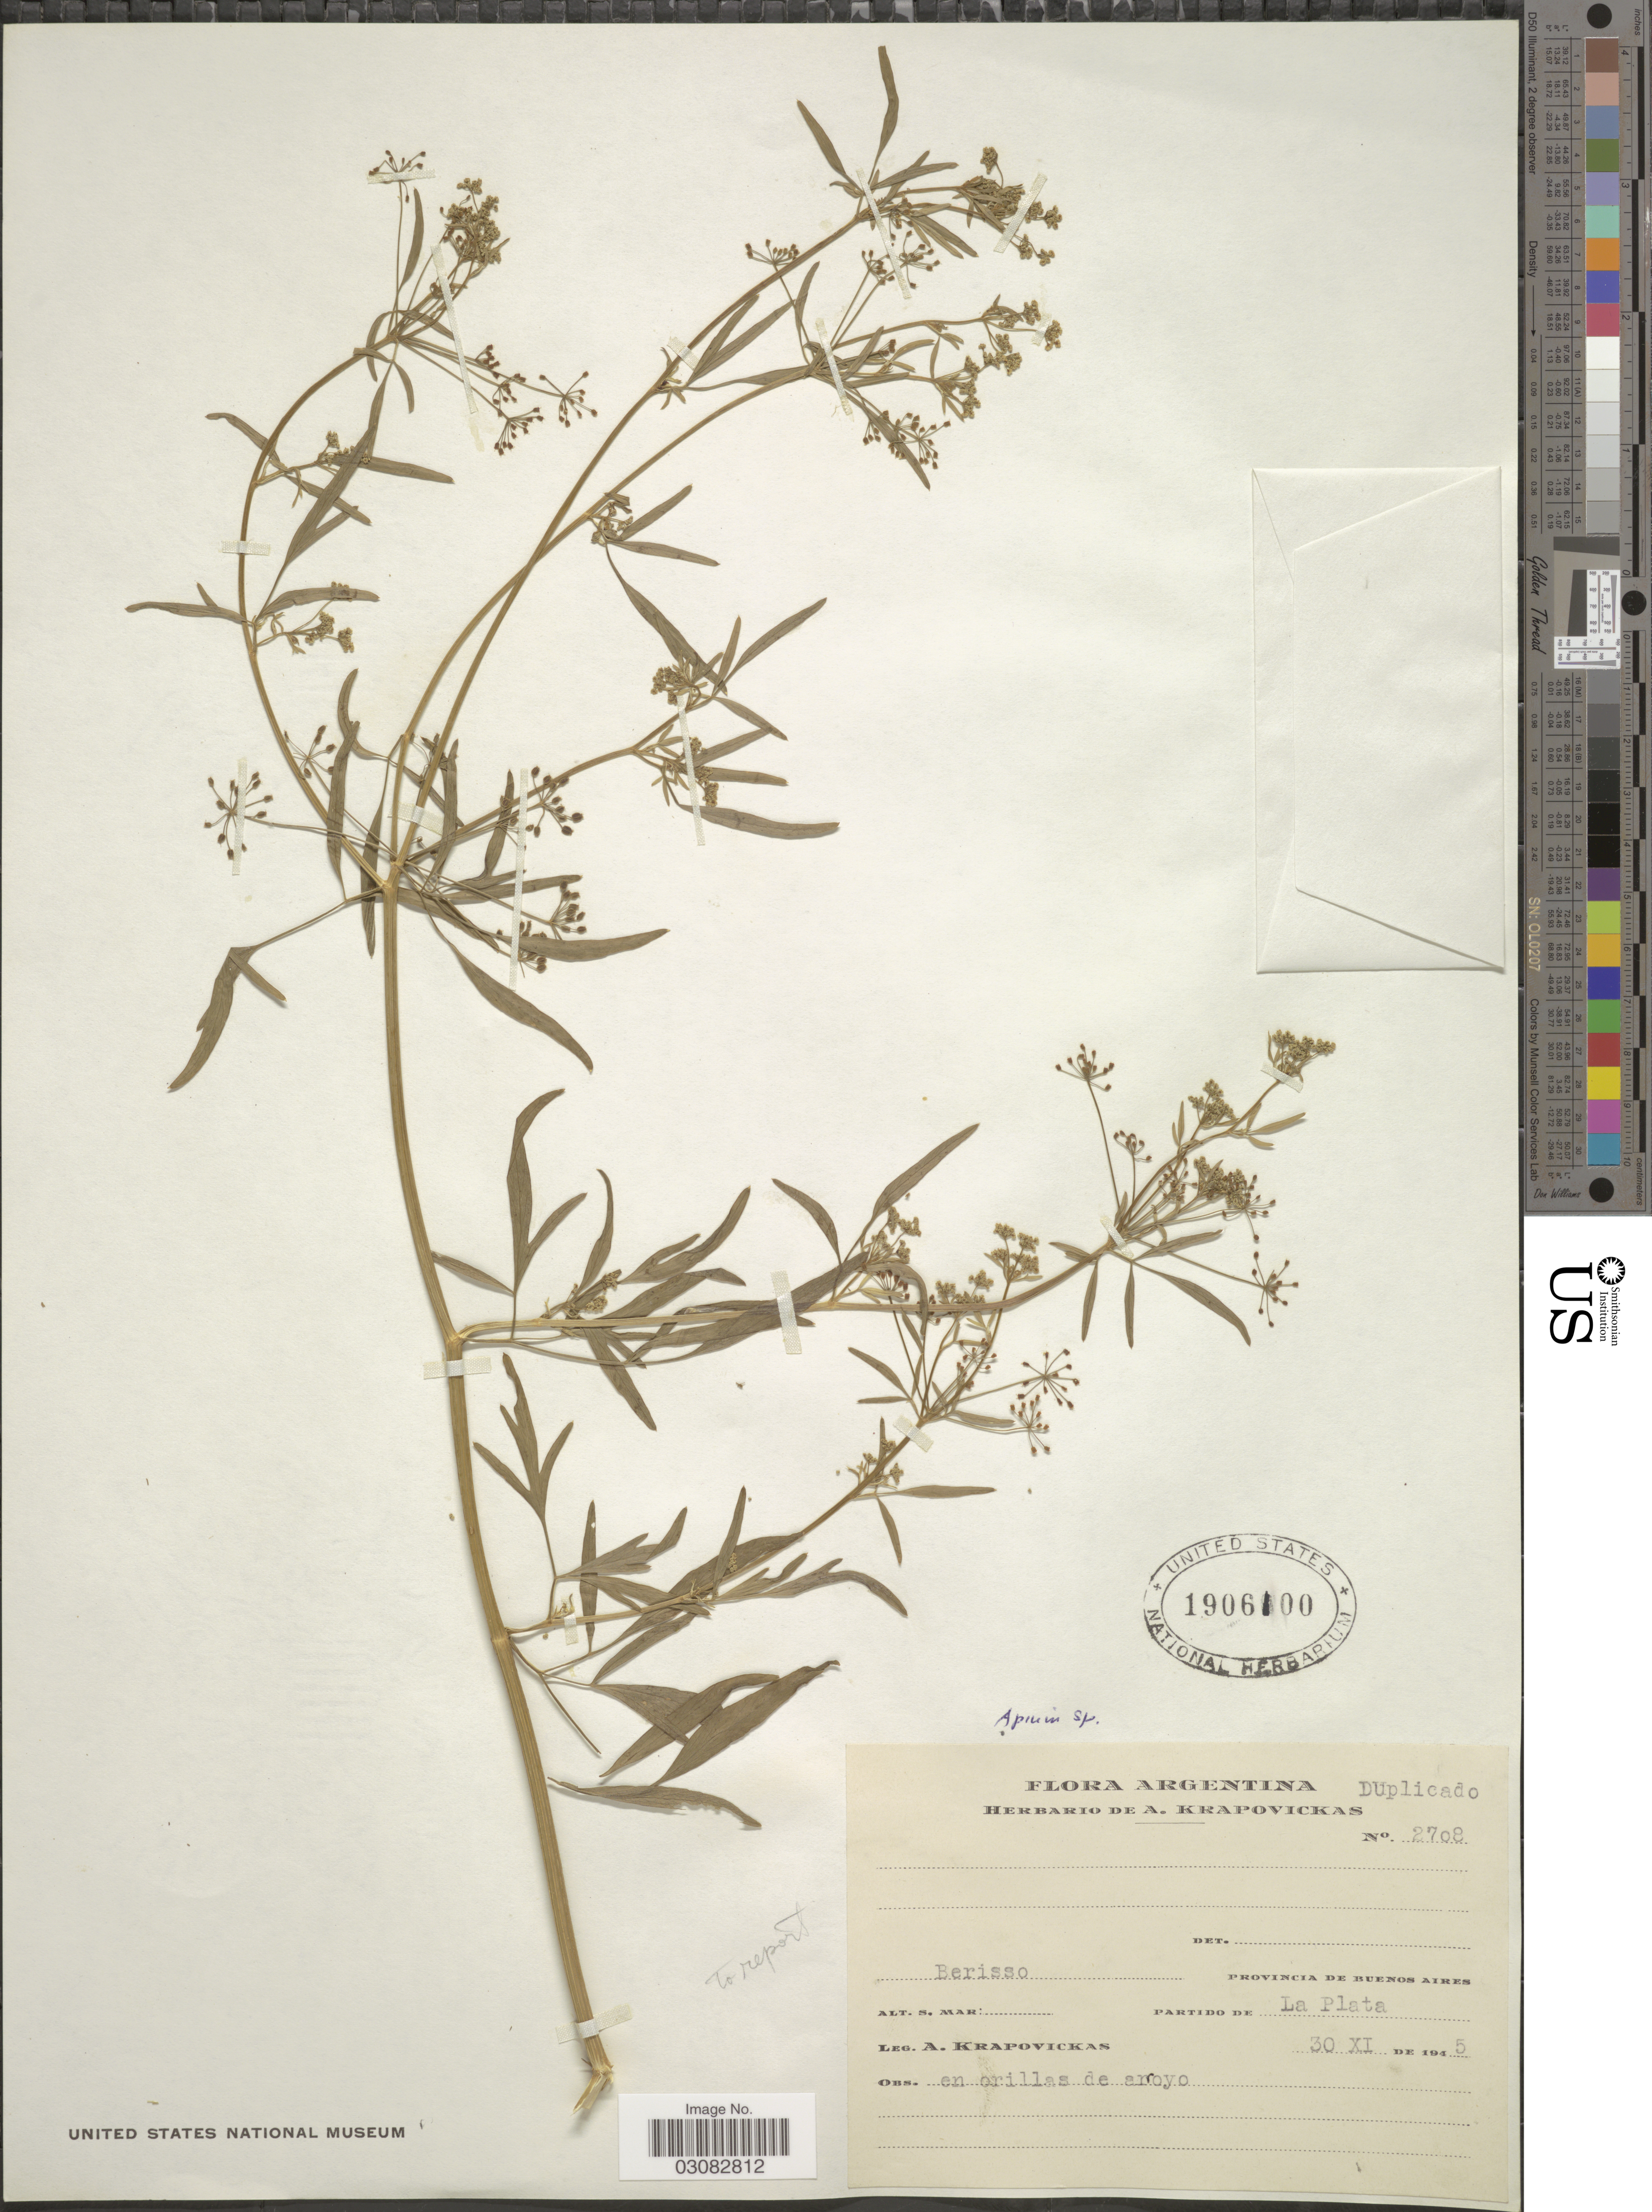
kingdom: Plantae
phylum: Tracheophyta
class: Magnoliopsida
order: Apiales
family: Apiaceae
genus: Apium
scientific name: Apium sp.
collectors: A. Krapovickas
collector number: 2708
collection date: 1945-11-30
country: Argentina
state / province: Buenos Aires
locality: Berisso. Partido de La Plata.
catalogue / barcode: US 1906100